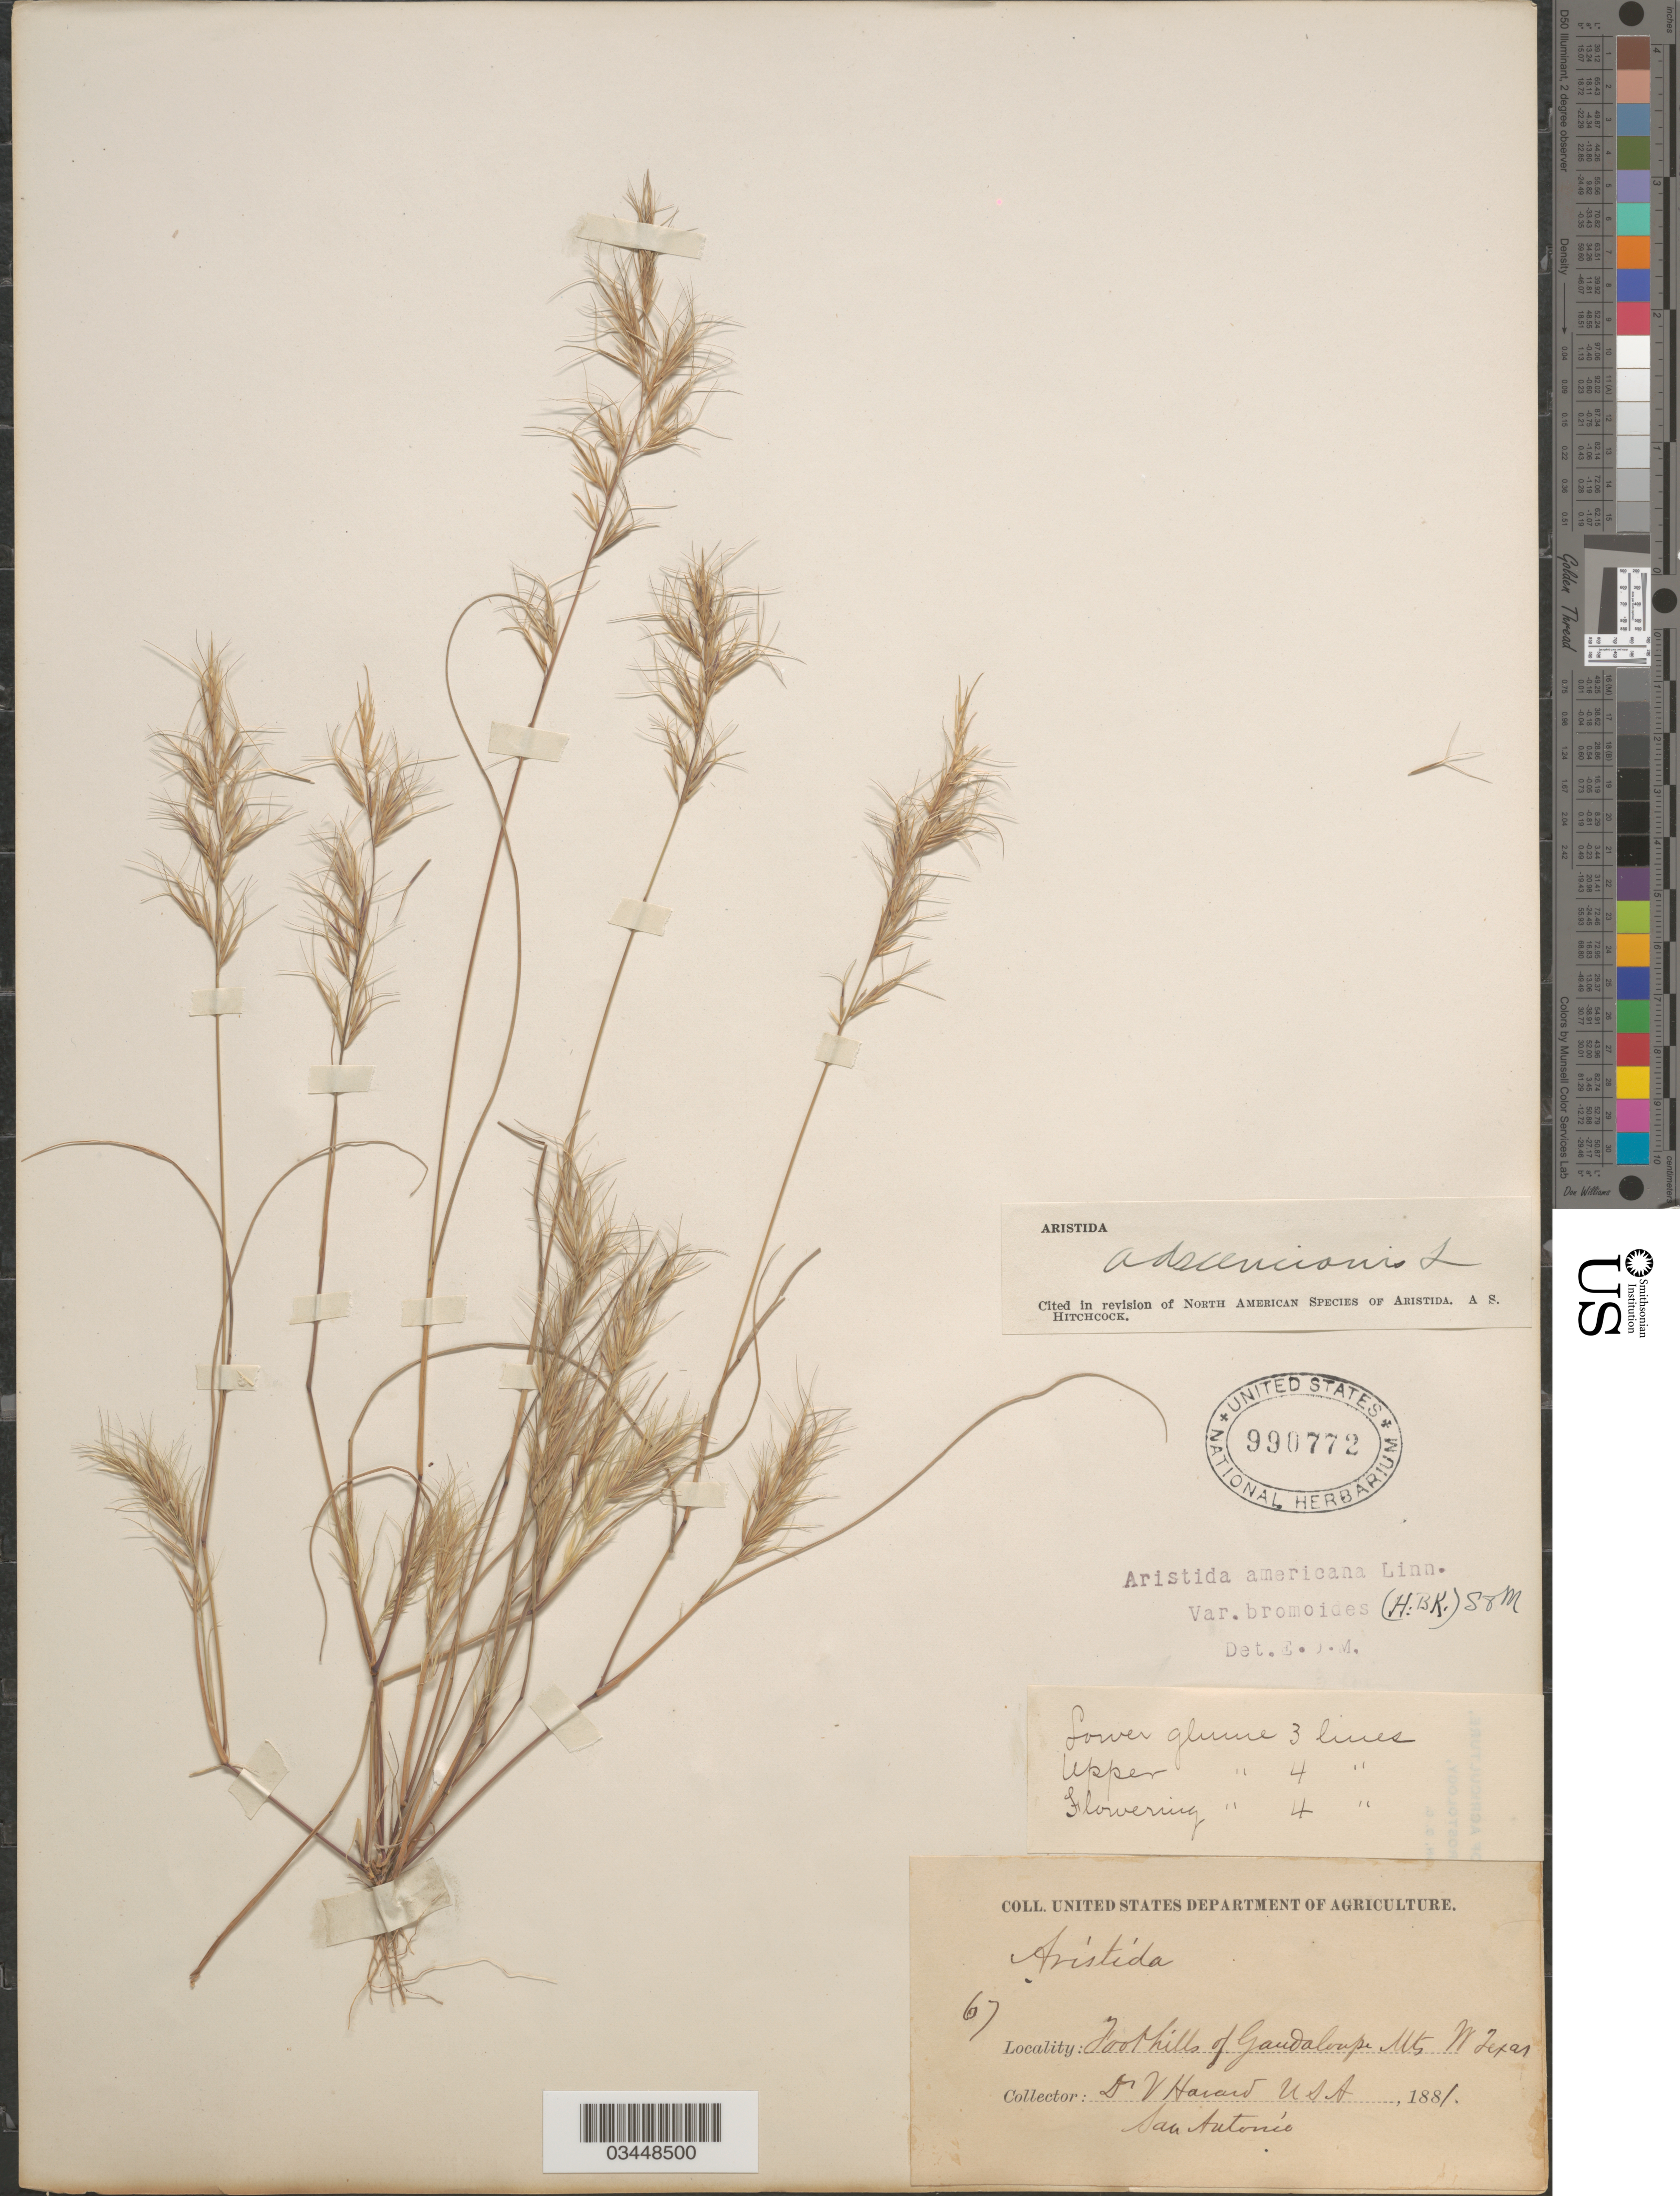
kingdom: Plantae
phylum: Tracheophyta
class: Liliopsida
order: Poales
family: Poaceae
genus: Aristida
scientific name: Aristida adscensionis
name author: L.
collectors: V. Havard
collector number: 67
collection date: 1881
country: United States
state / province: Texas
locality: Foothills of Guadaloupe Mts.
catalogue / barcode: US 990772